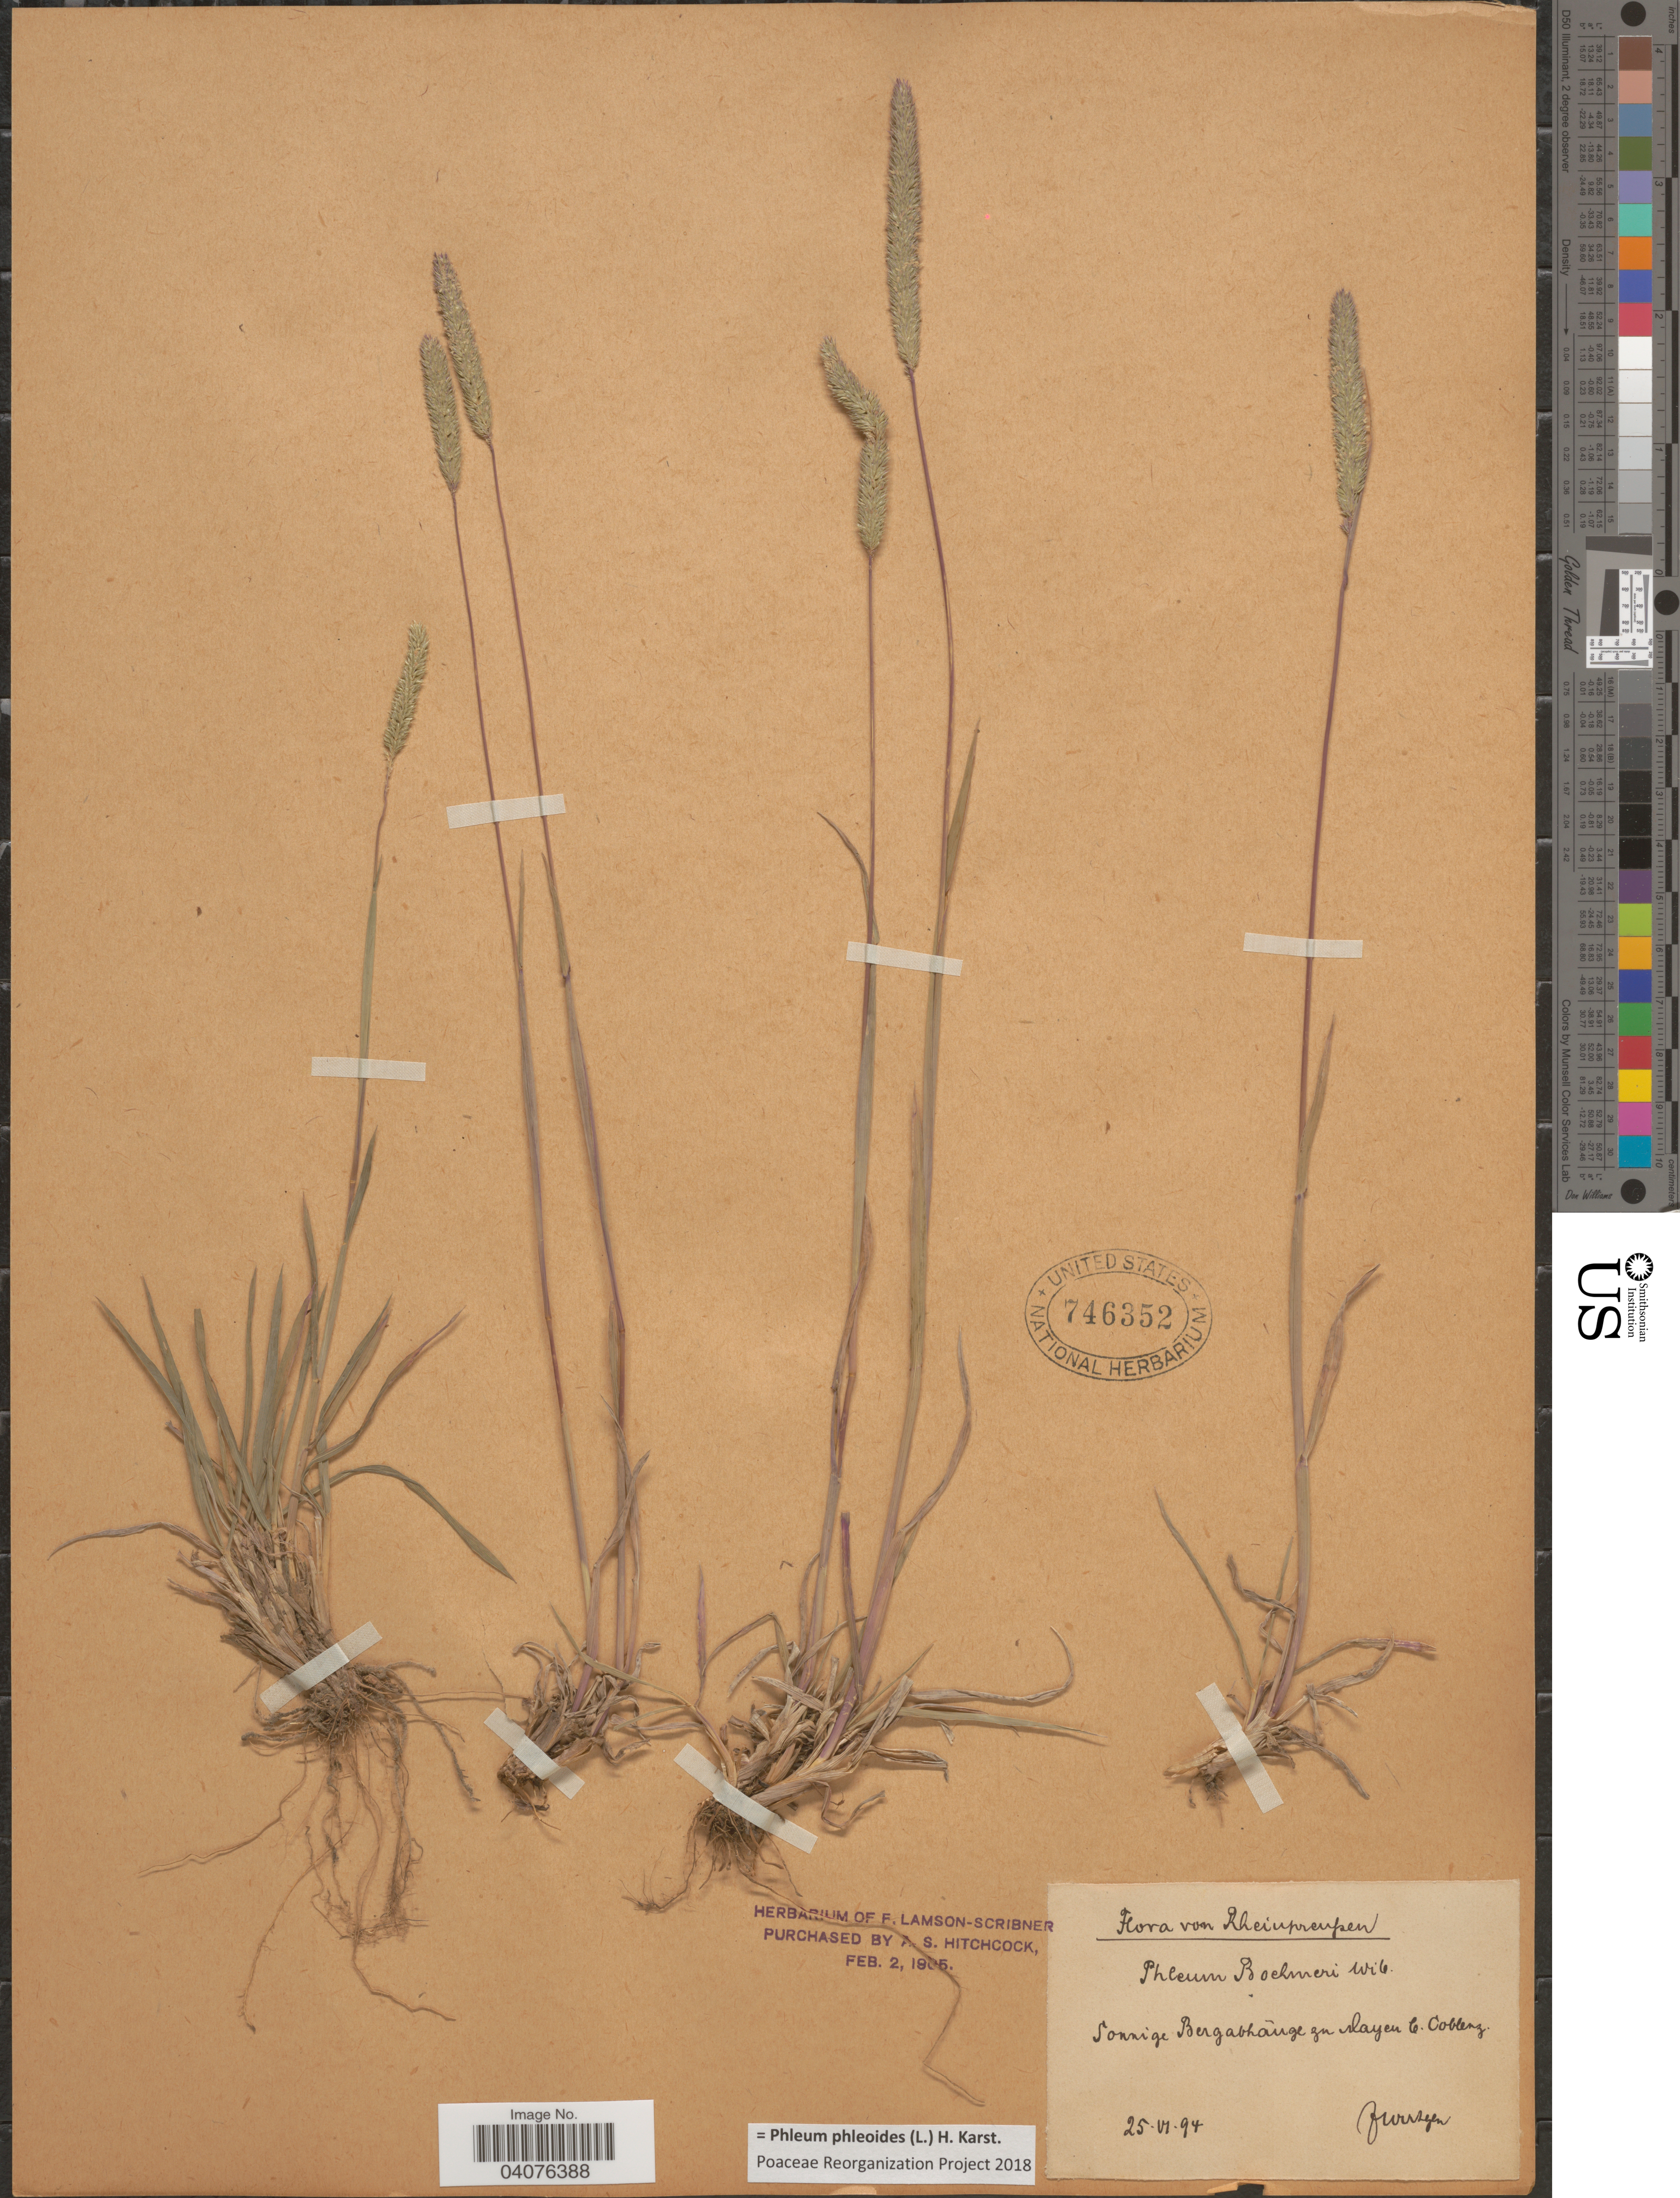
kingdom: Plantae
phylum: Tracheophyta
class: Liliopsida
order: Poales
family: Poaceae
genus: Phleum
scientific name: Phleum phleoides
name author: (L.) H. Karst.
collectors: Wirtgen, --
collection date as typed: Transcribed d/m/y: 25/6/94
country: Germany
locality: Rheinpreussen. Sonnige Bergabhänge zn slayen [interpreted] b. Coblenz.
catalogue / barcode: US 746352